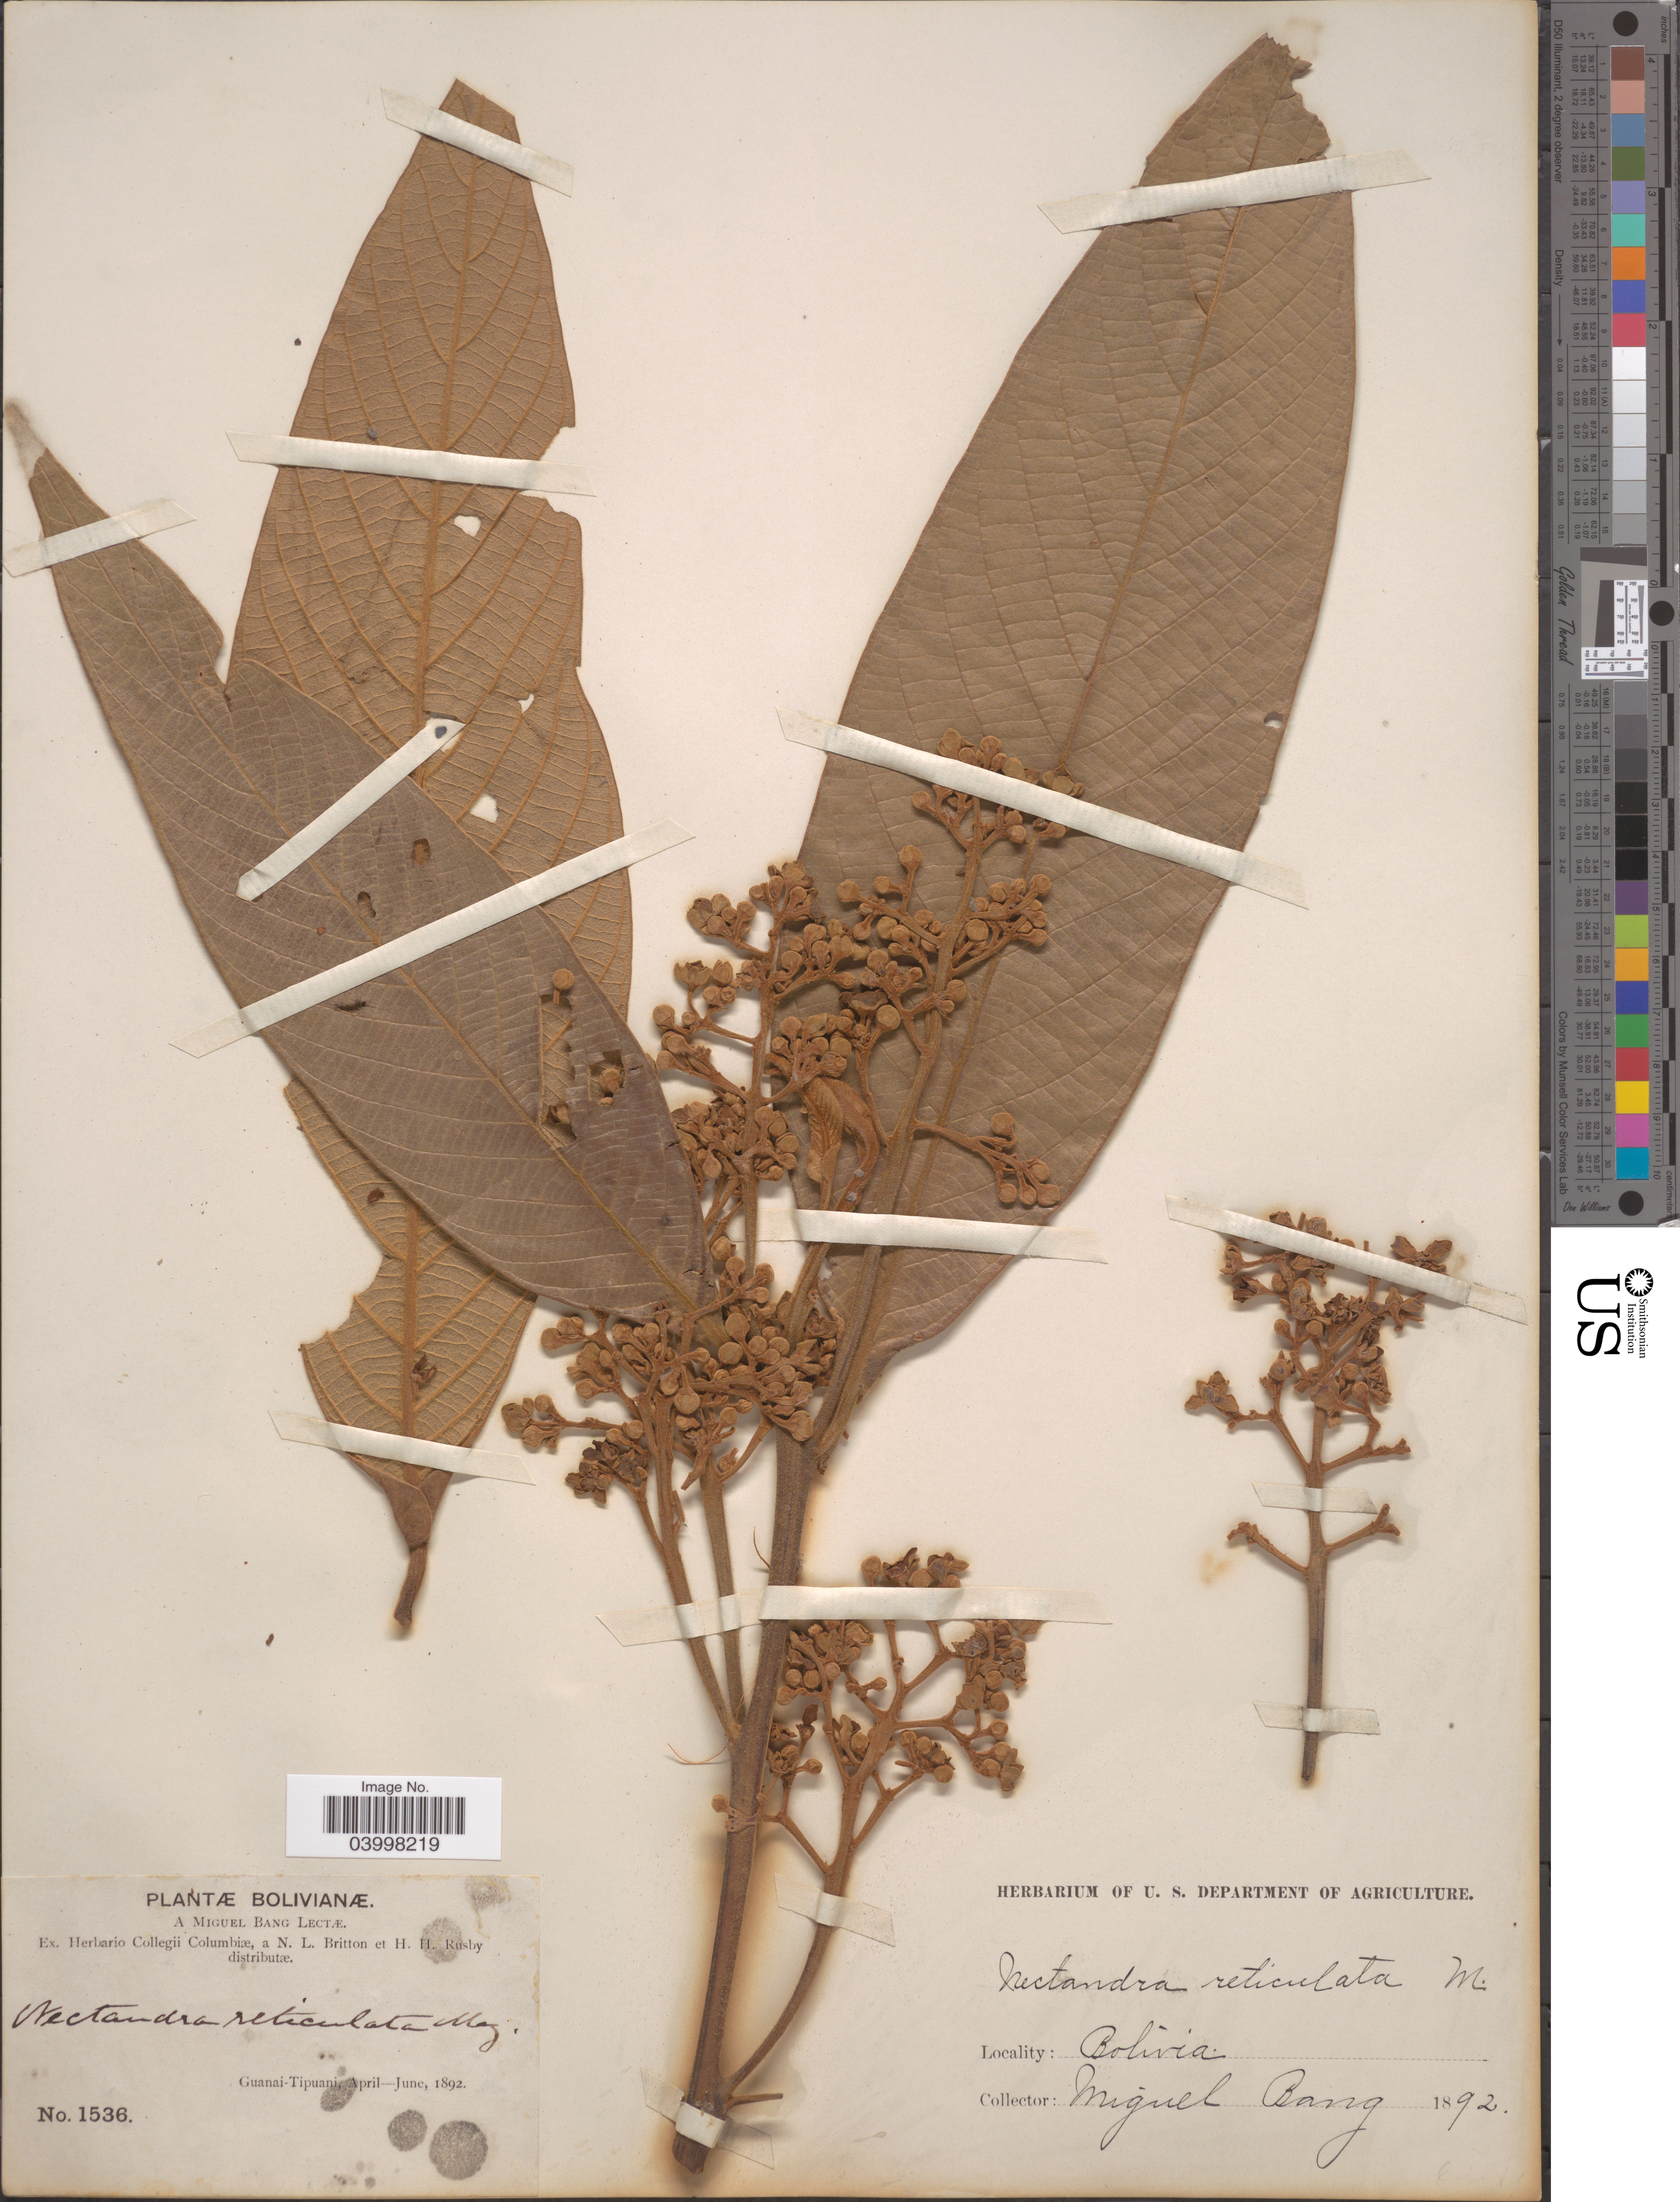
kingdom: Plantae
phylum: Tracheophyta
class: Magnoliopsida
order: Laurales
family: Lauraceae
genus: Nectandra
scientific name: Nectandra reticulata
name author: (Ruiz & Pav.) Mez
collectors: M. Bang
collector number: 1536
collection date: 1892-04/1892-06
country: Bolivia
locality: Guanai-Tipuani.